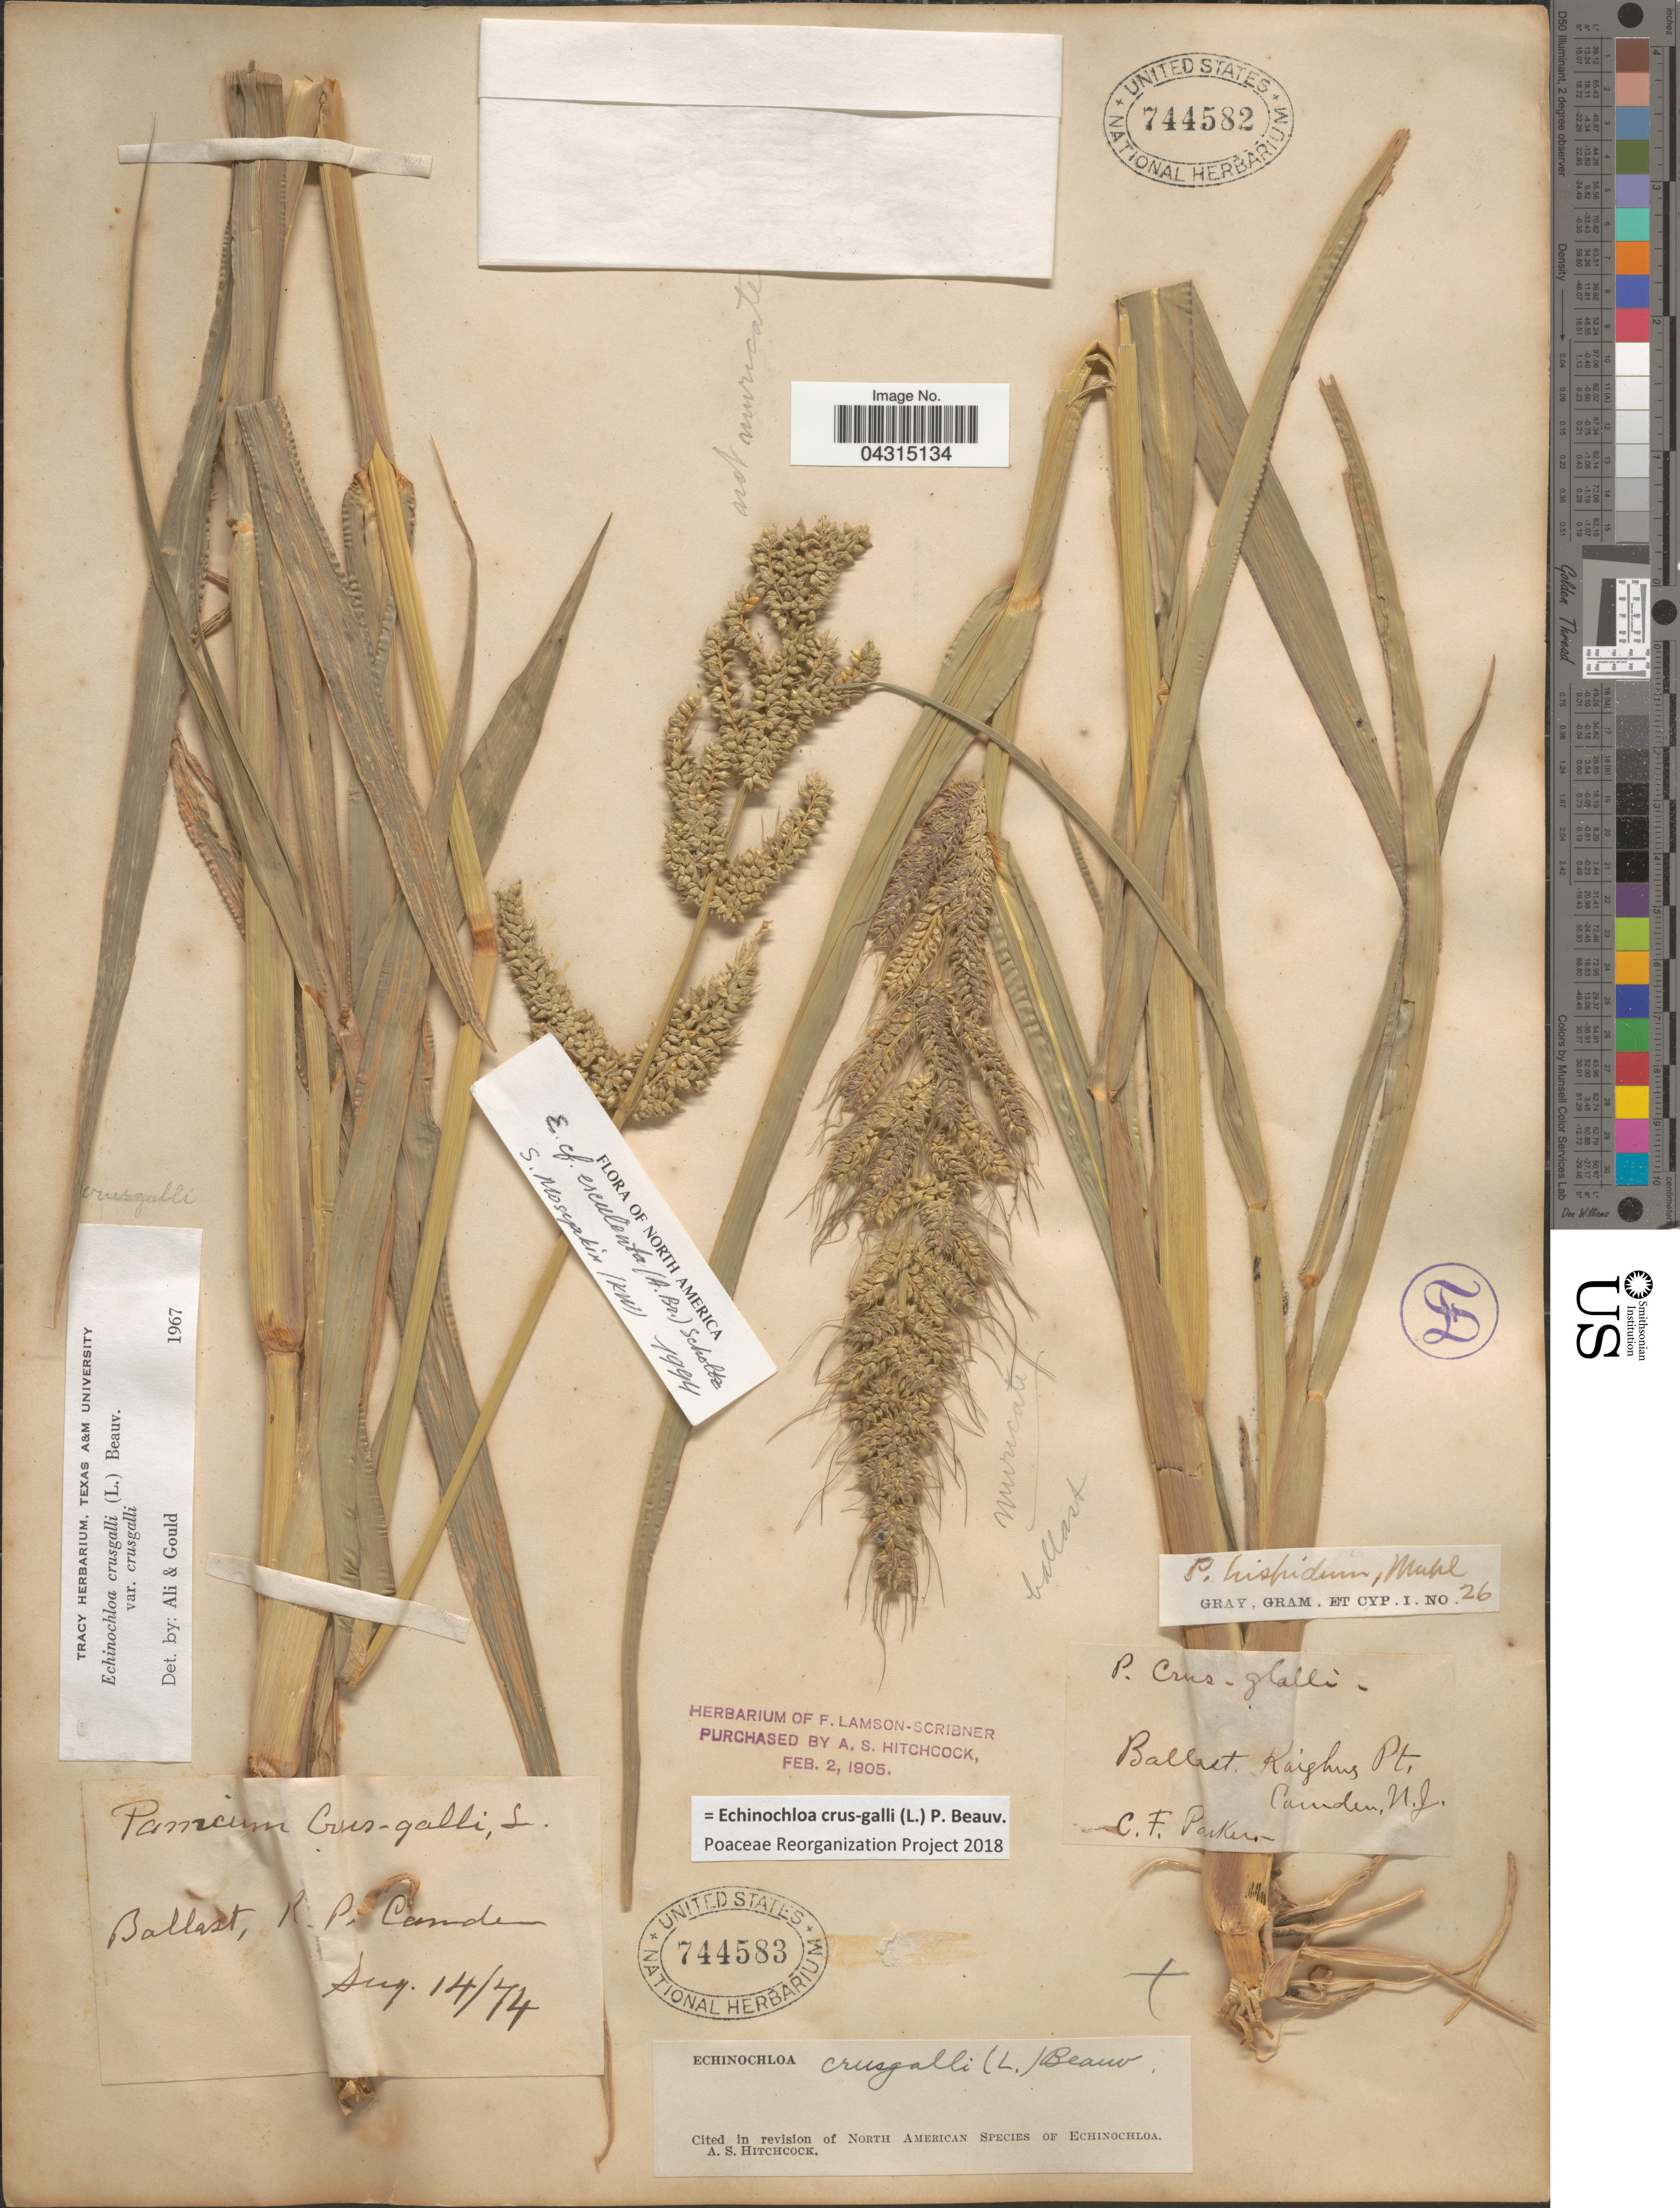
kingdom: Plantae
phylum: Tracheophyta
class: Liliopsida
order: Poales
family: Poaceae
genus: Echinochloa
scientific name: Echinochloa crus-galli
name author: (L.) P. Beauv.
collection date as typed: Transcribed d/m/y: 14/8/74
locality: Ballast, R.P. Camden.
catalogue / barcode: US 744583-2